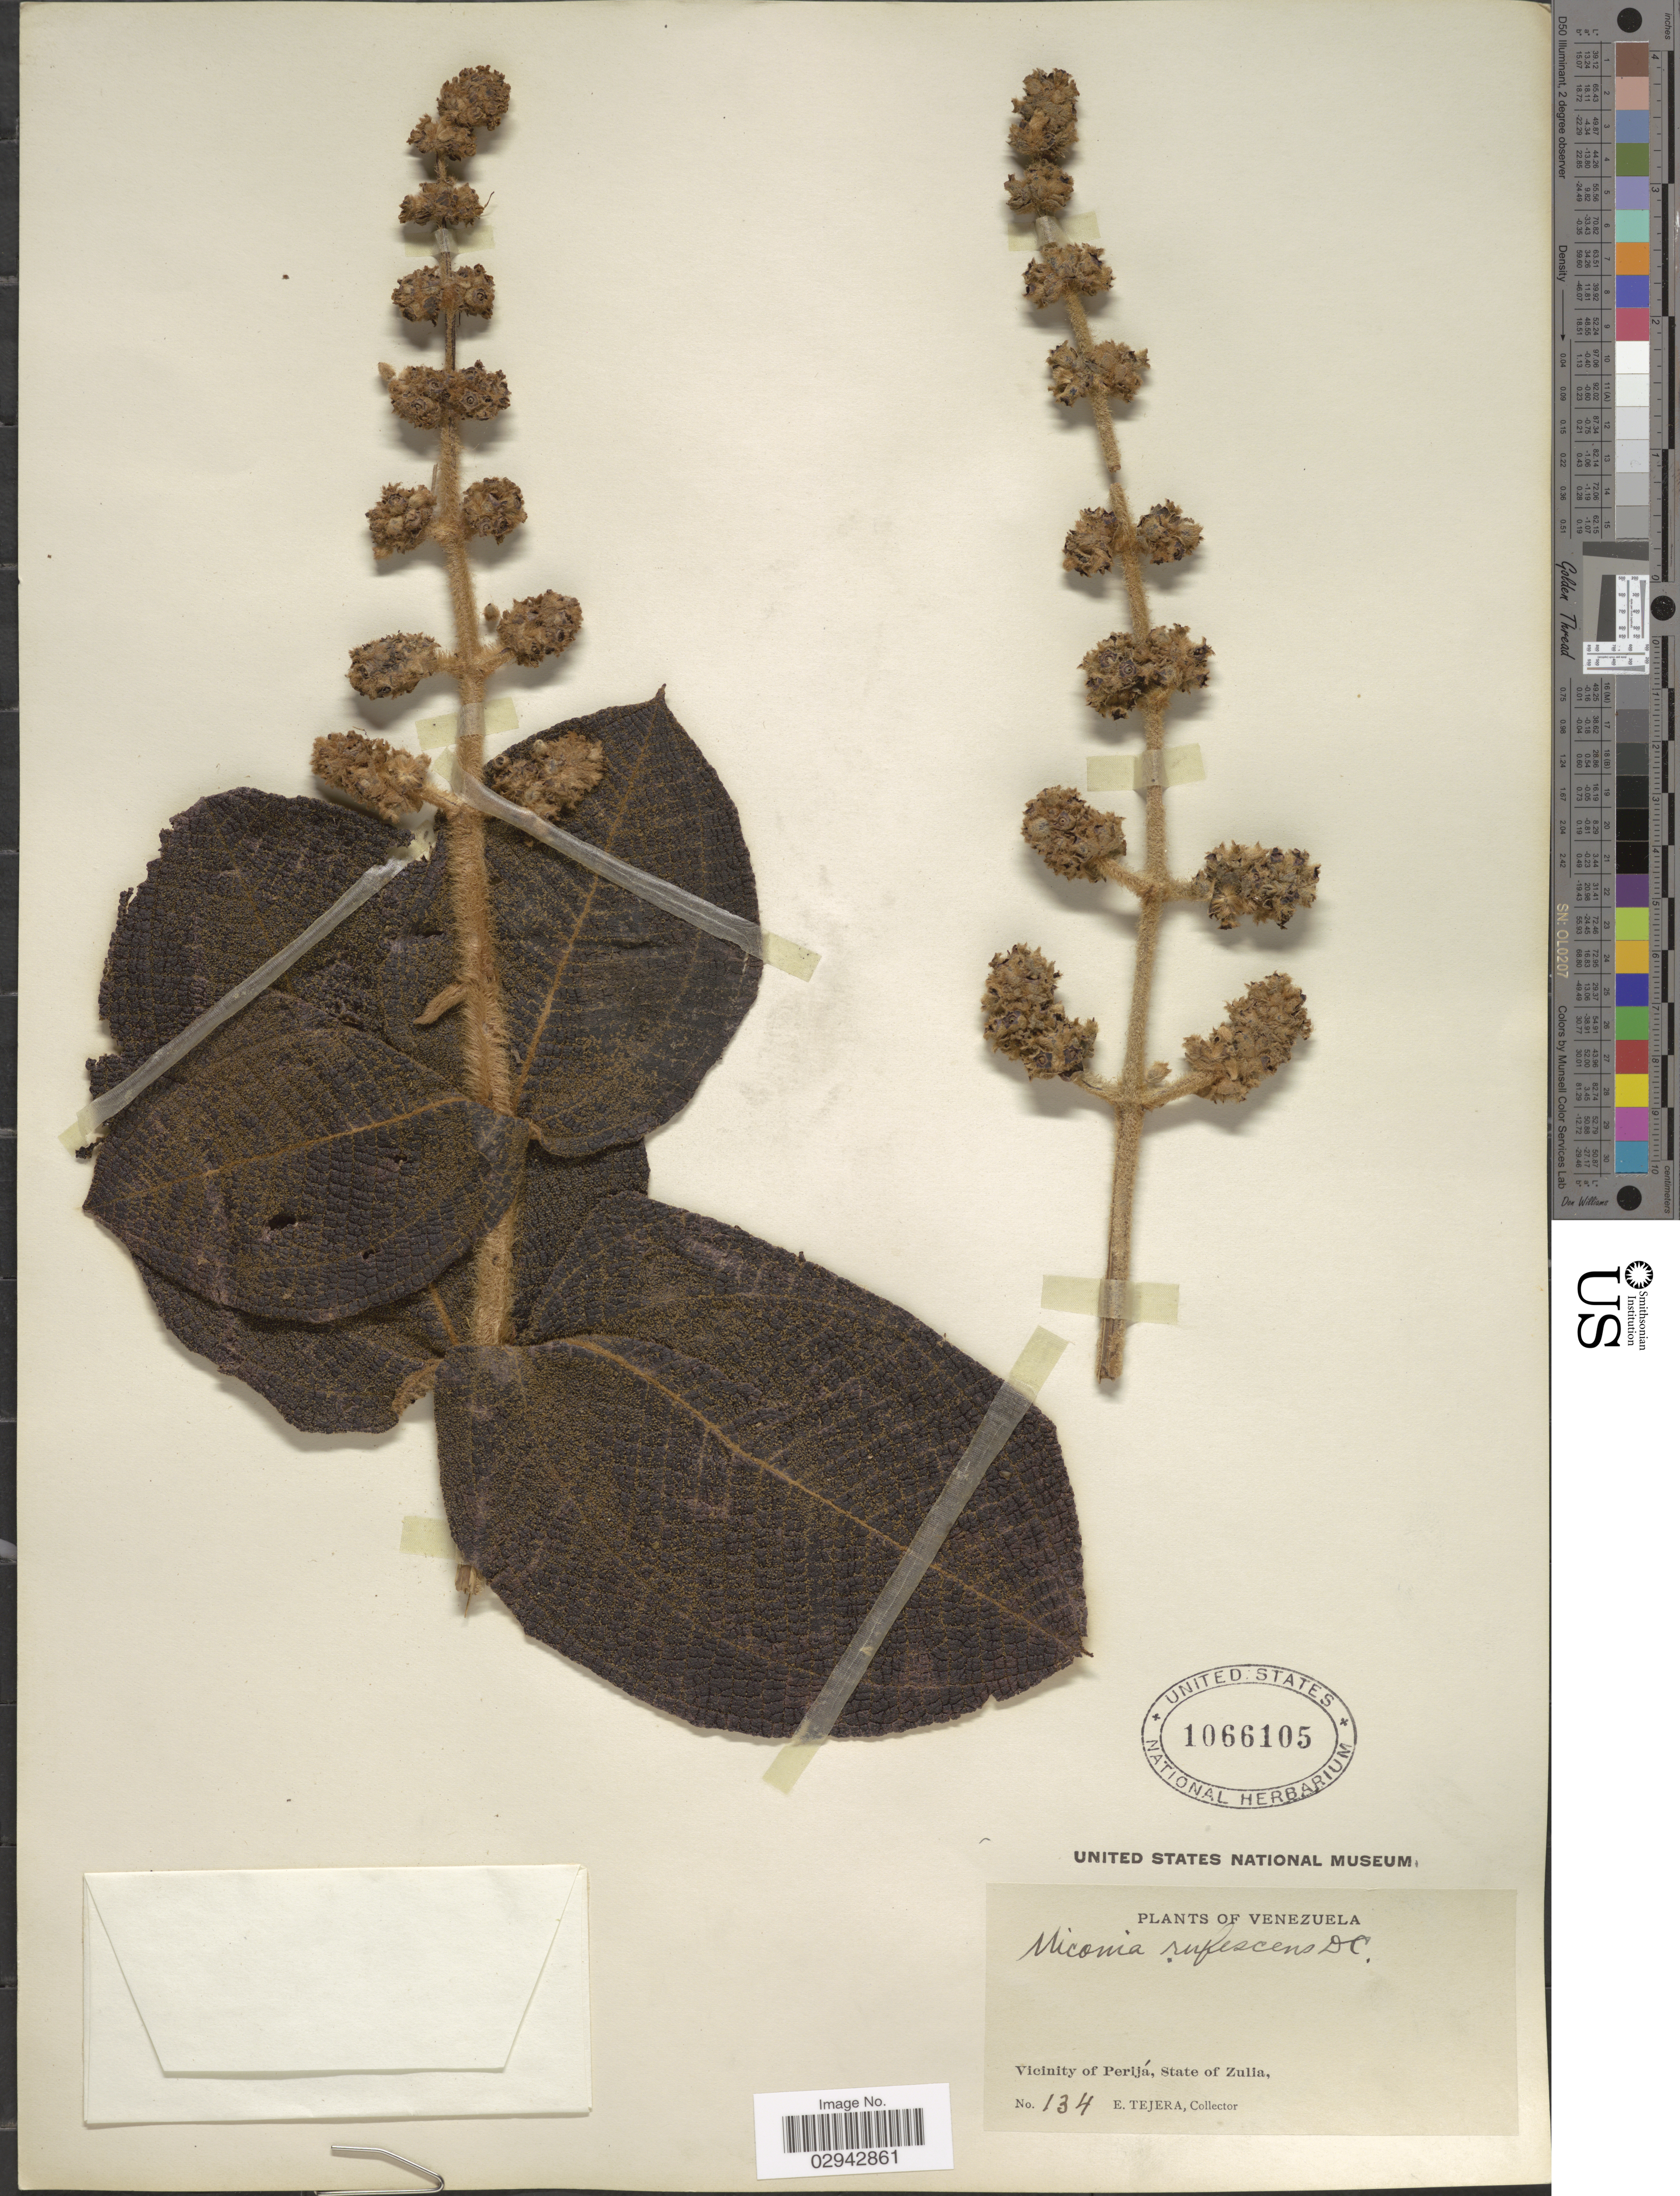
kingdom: Plantae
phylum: Tracheophyta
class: Magnoliopsida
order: Myrtales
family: Melastomataceae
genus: Miconia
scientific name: Miconia rufescens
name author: (Aubl.) DC.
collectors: E. Tejera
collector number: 134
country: Venezuela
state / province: Zulia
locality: Vicinity of Perijá.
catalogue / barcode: US 1066105